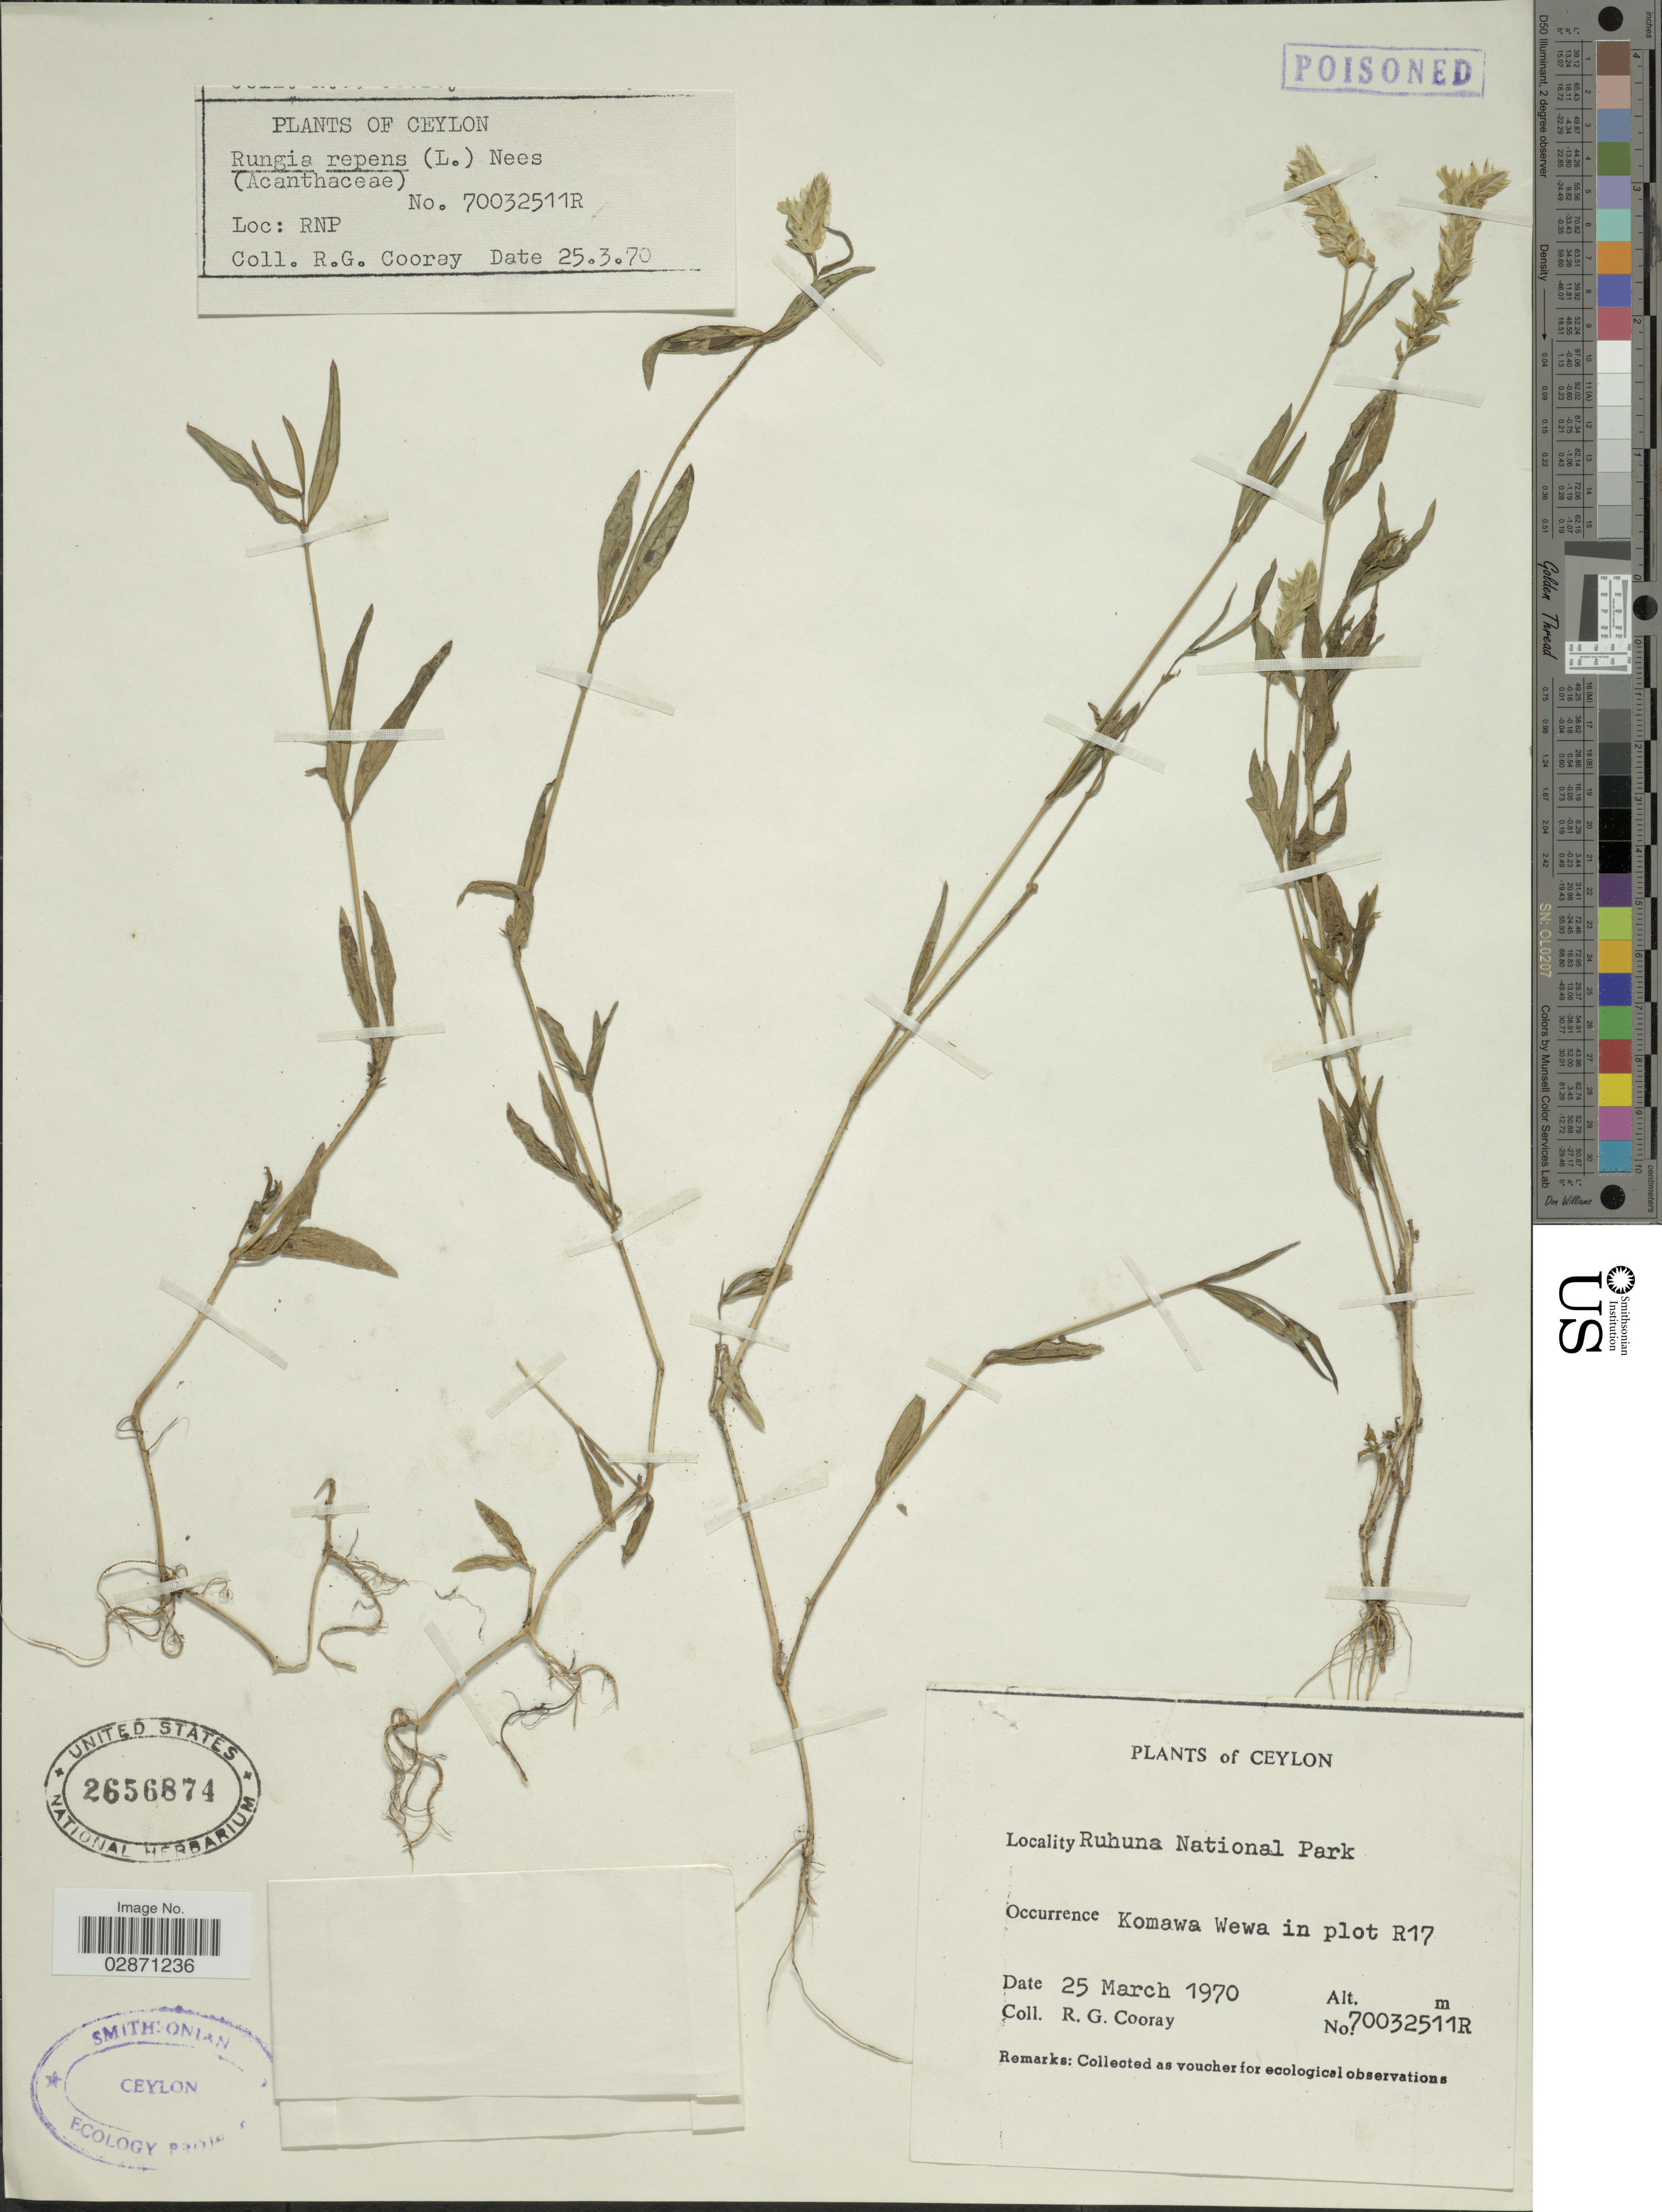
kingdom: Plantae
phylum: Tracheophyta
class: Magnoliopsida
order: Lamiales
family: Acanthaceae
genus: Rungia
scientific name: Rungia repens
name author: (L.) Nees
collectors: R. Cooray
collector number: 70032511R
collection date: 1970-03-25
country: Sri Lanka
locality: Ceylon. Ruhuna National Park. Komawa Wewa in plot R17.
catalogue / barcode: US 2656874